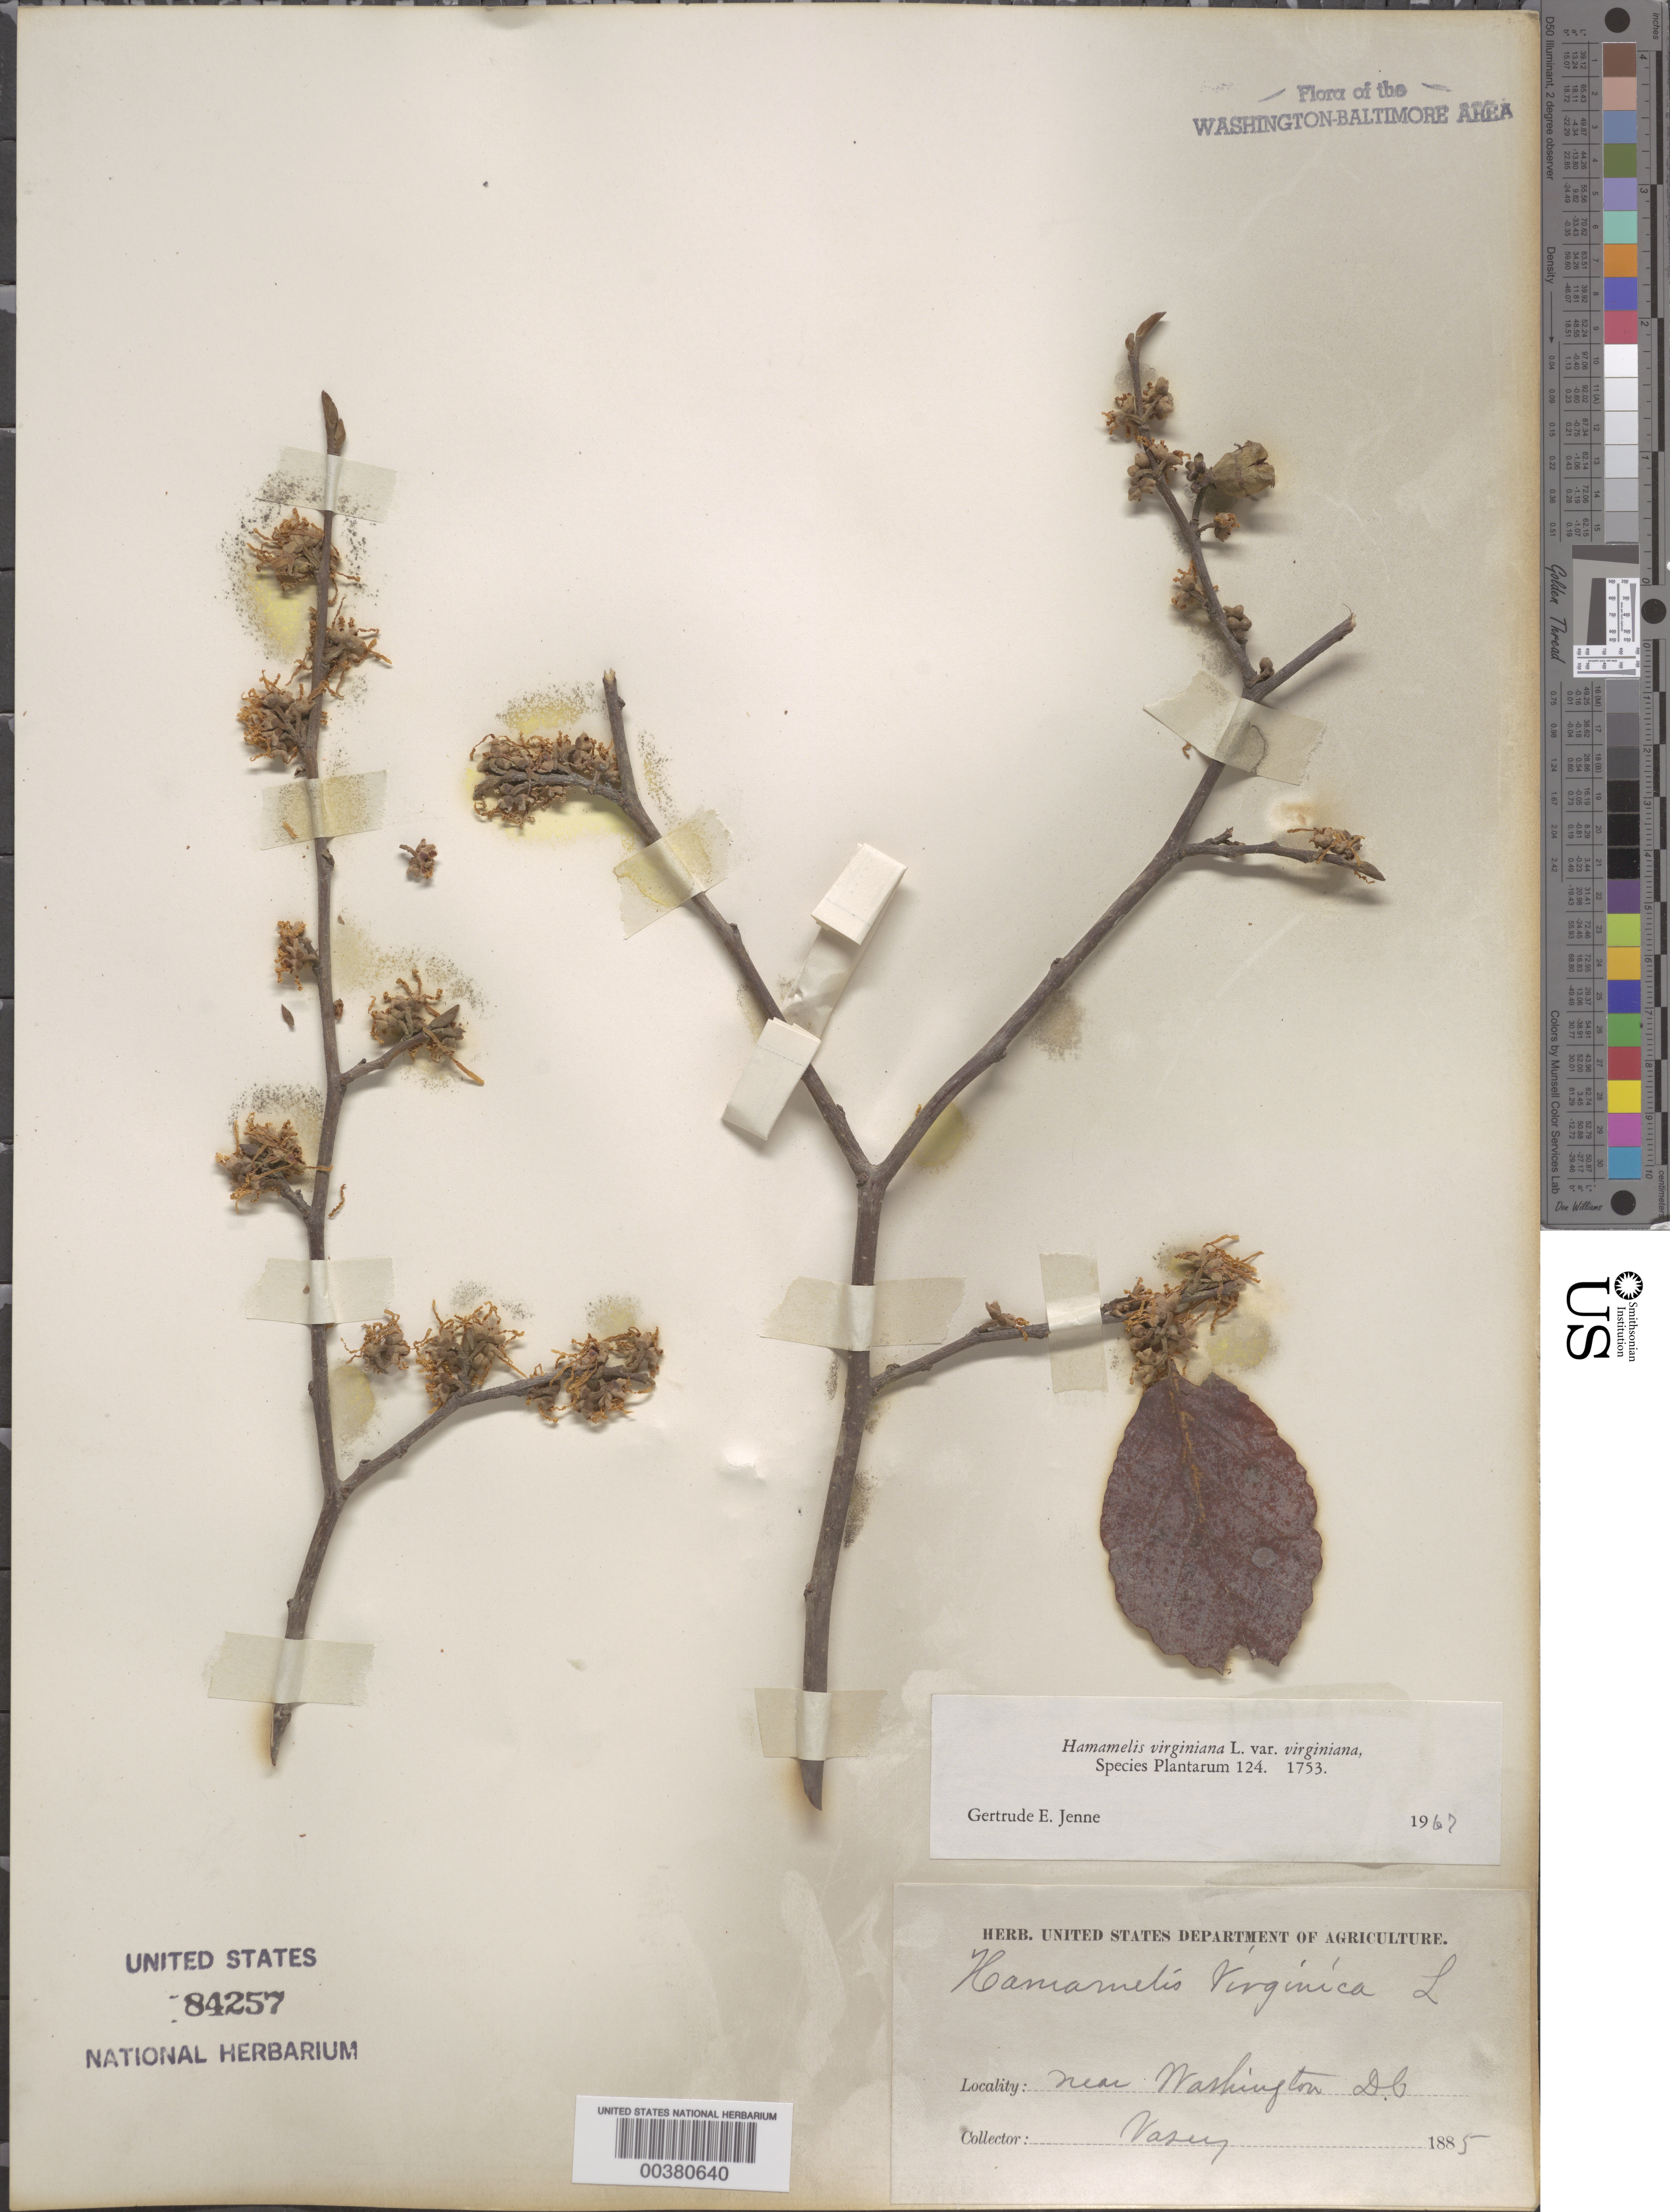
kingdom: Plantae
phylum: Tracheophyta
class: Magnoliopsida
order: Saxifragales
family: Hamamelidaceae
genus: Hamamelis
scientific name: Hamamelis virginiana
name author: L.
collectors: G. Vasey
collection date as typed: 1885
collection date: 1885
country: United States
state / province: District of Columbia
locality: Washington DC area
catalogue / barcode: US 84257